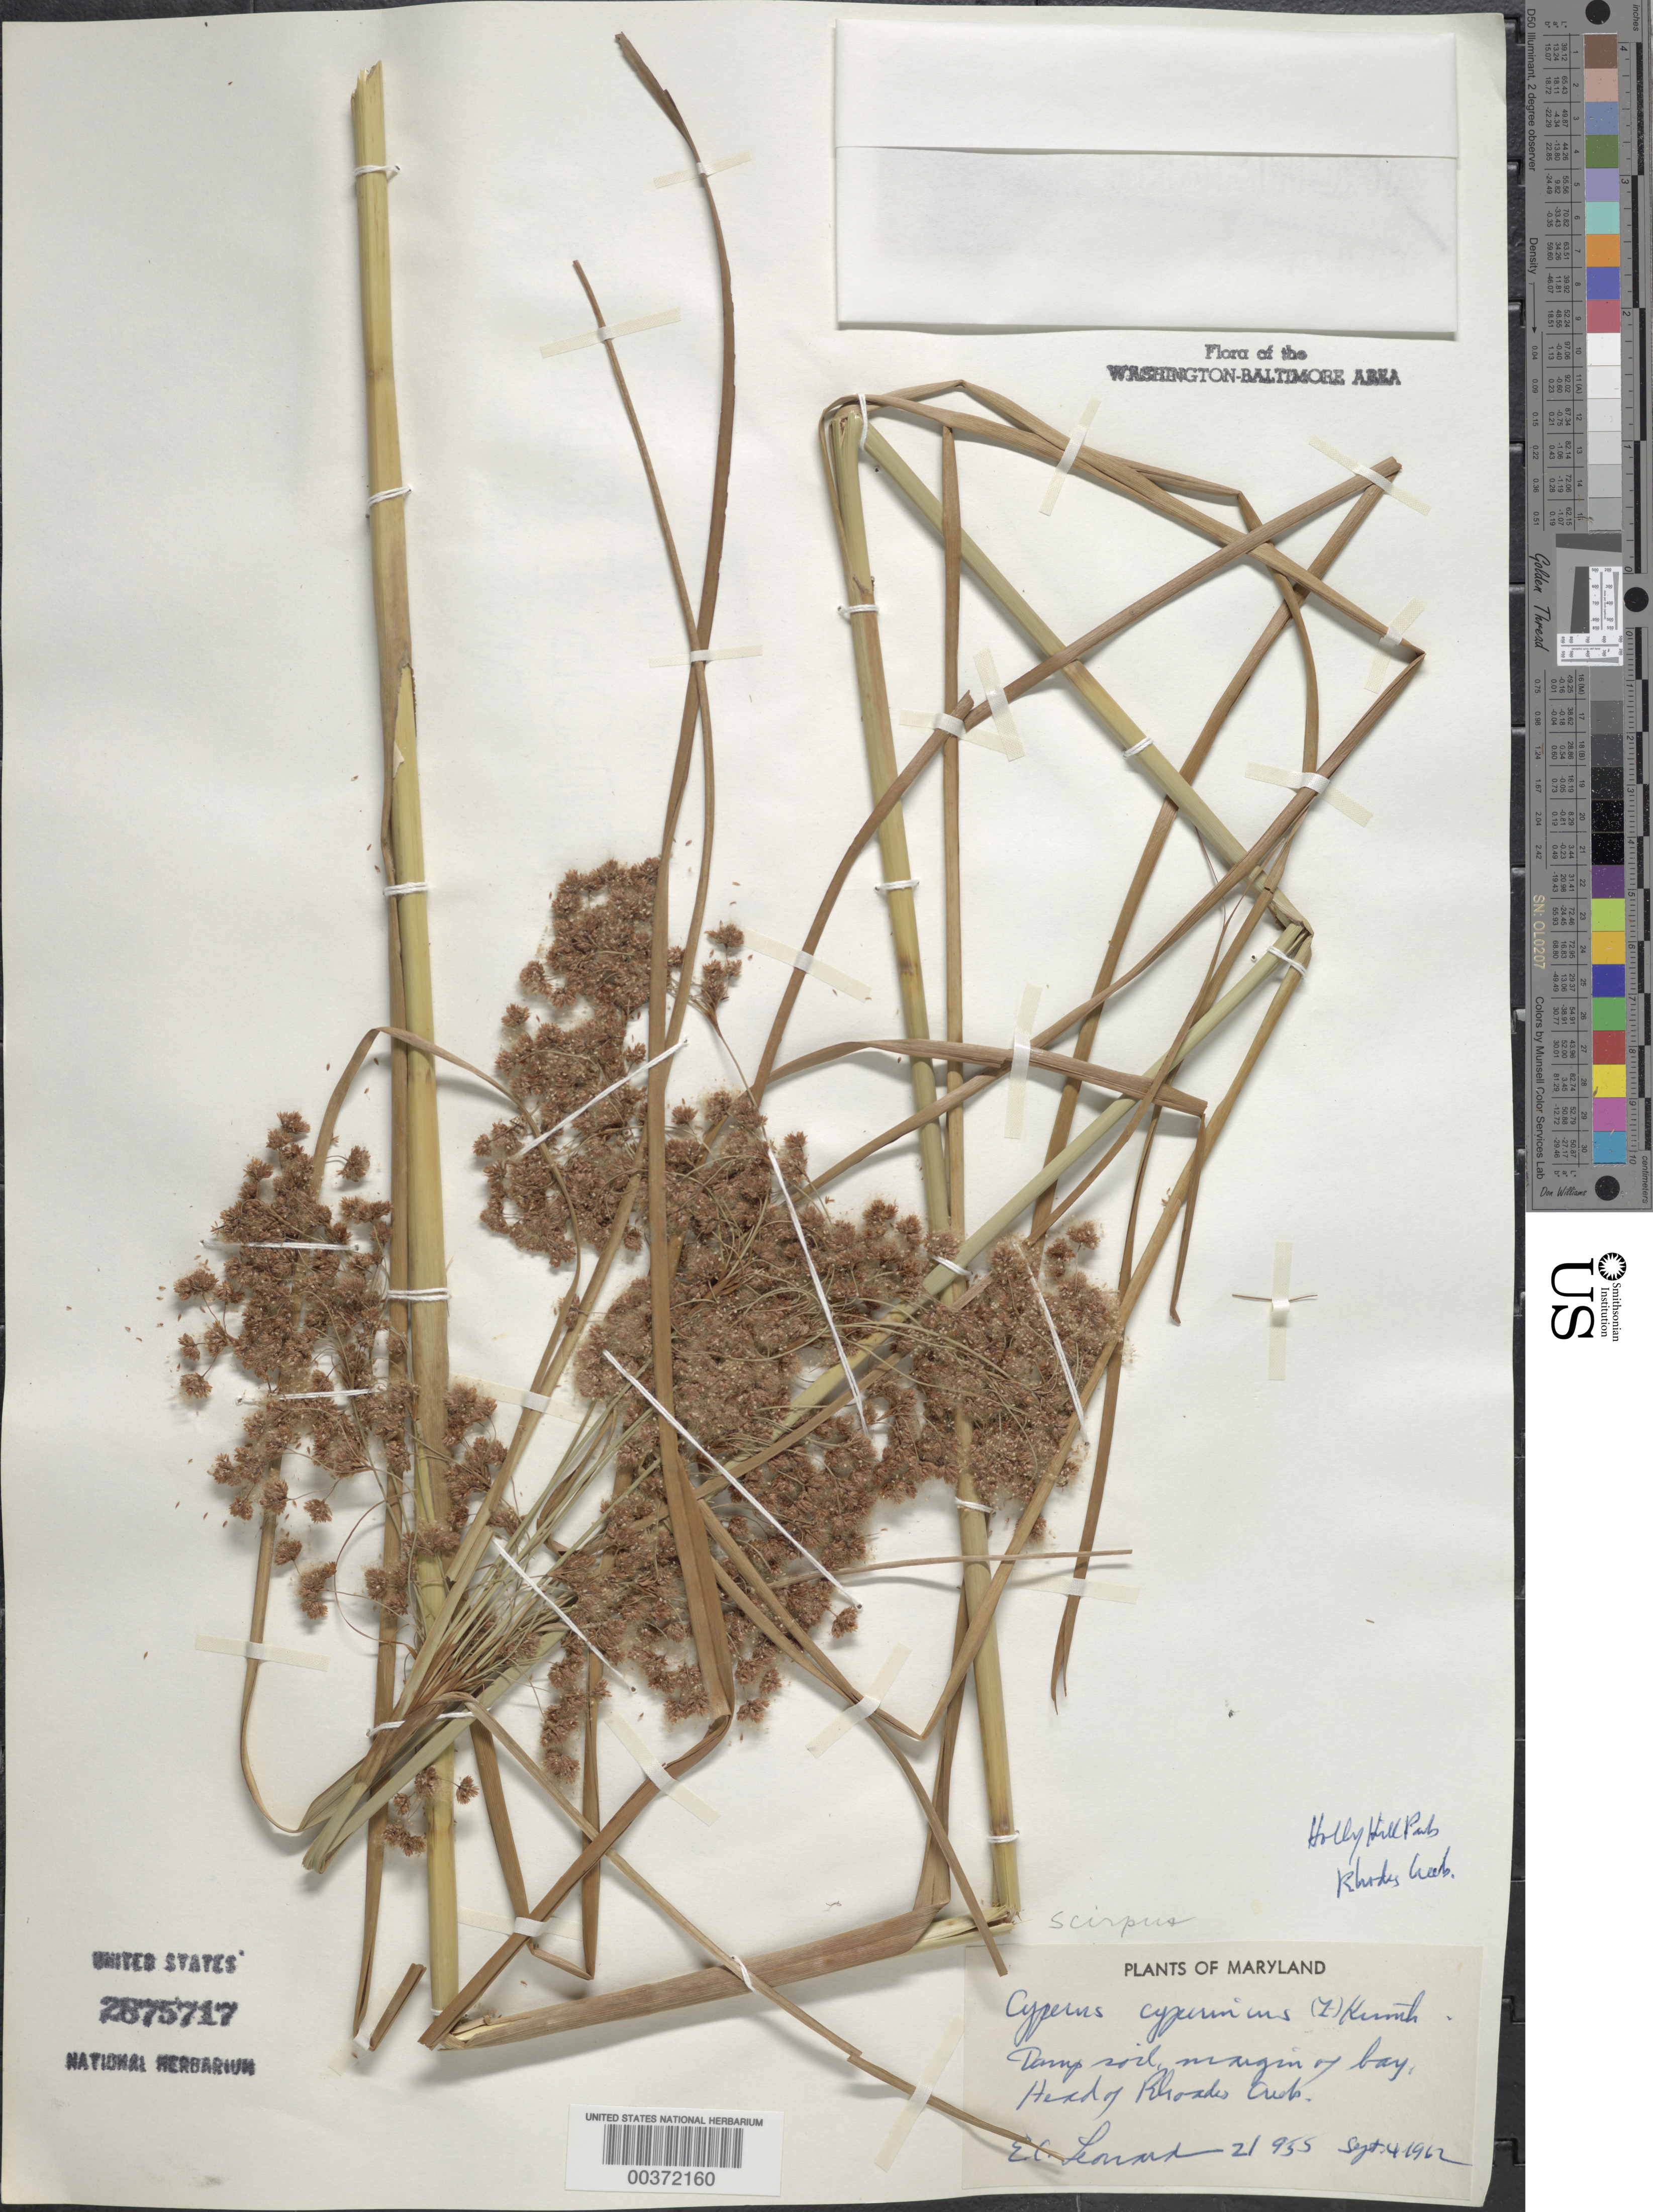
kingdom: Plantae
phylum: Tracheophyta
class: Liliopsida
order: Poales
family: Cyperaceae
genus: Scirpus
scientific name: Scirpus cyperinus (L.) Kunth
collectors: E. C. Leonard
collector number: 21955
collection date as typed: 04 Sep 1962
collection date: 1962-09-04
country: United States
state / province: Maryland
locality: Rhoades Creek, Holly Hill Park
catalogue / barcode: US 2875717